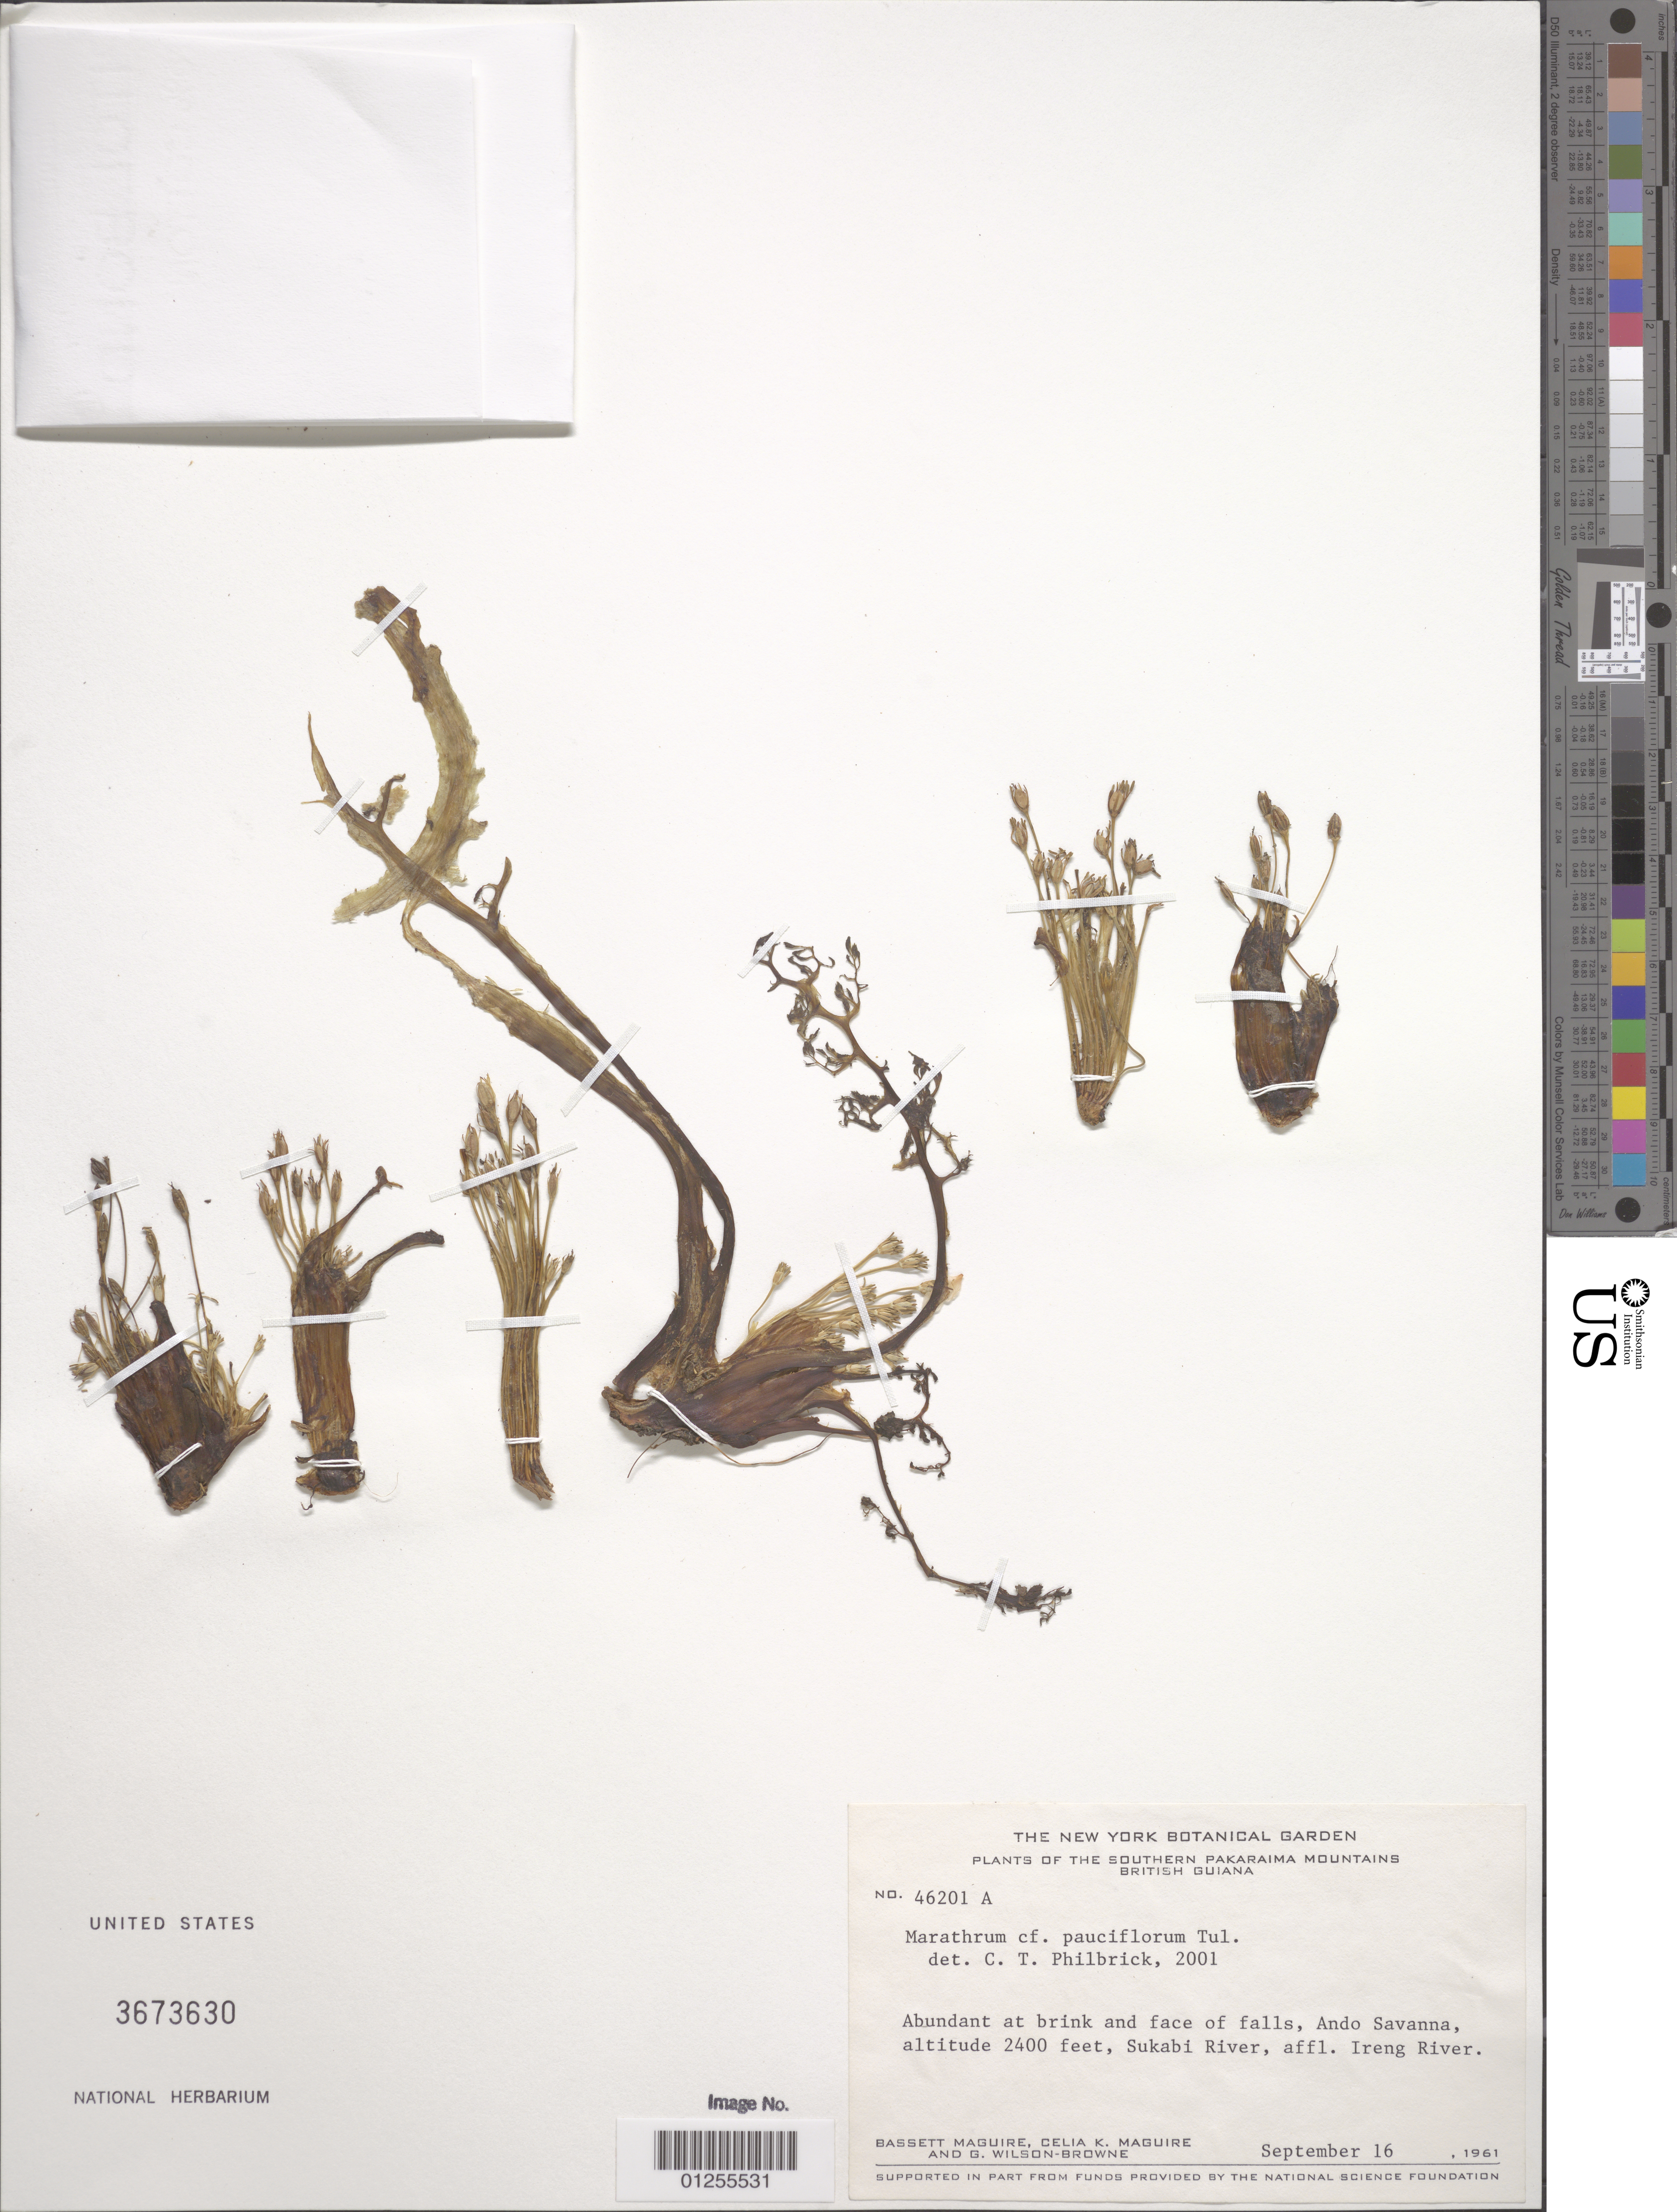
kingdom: Plantae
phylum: Tracheophyta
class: Magnoliopsida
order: Malpighiales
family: Podostemaceae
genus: Marathrum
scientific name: Marathrum pauciflorum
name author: Tul.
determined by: Philbrick, C. Thomas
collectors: B. Maguire Jr., C. K. Maguire & G. Wilson-Browne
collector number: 46201 A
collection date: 1961-09-16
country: Guyana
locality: Ando Savanna, Sukabi River, affl. Ireng River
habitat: Abundant at brink and face of falls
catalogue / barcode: US 3673630